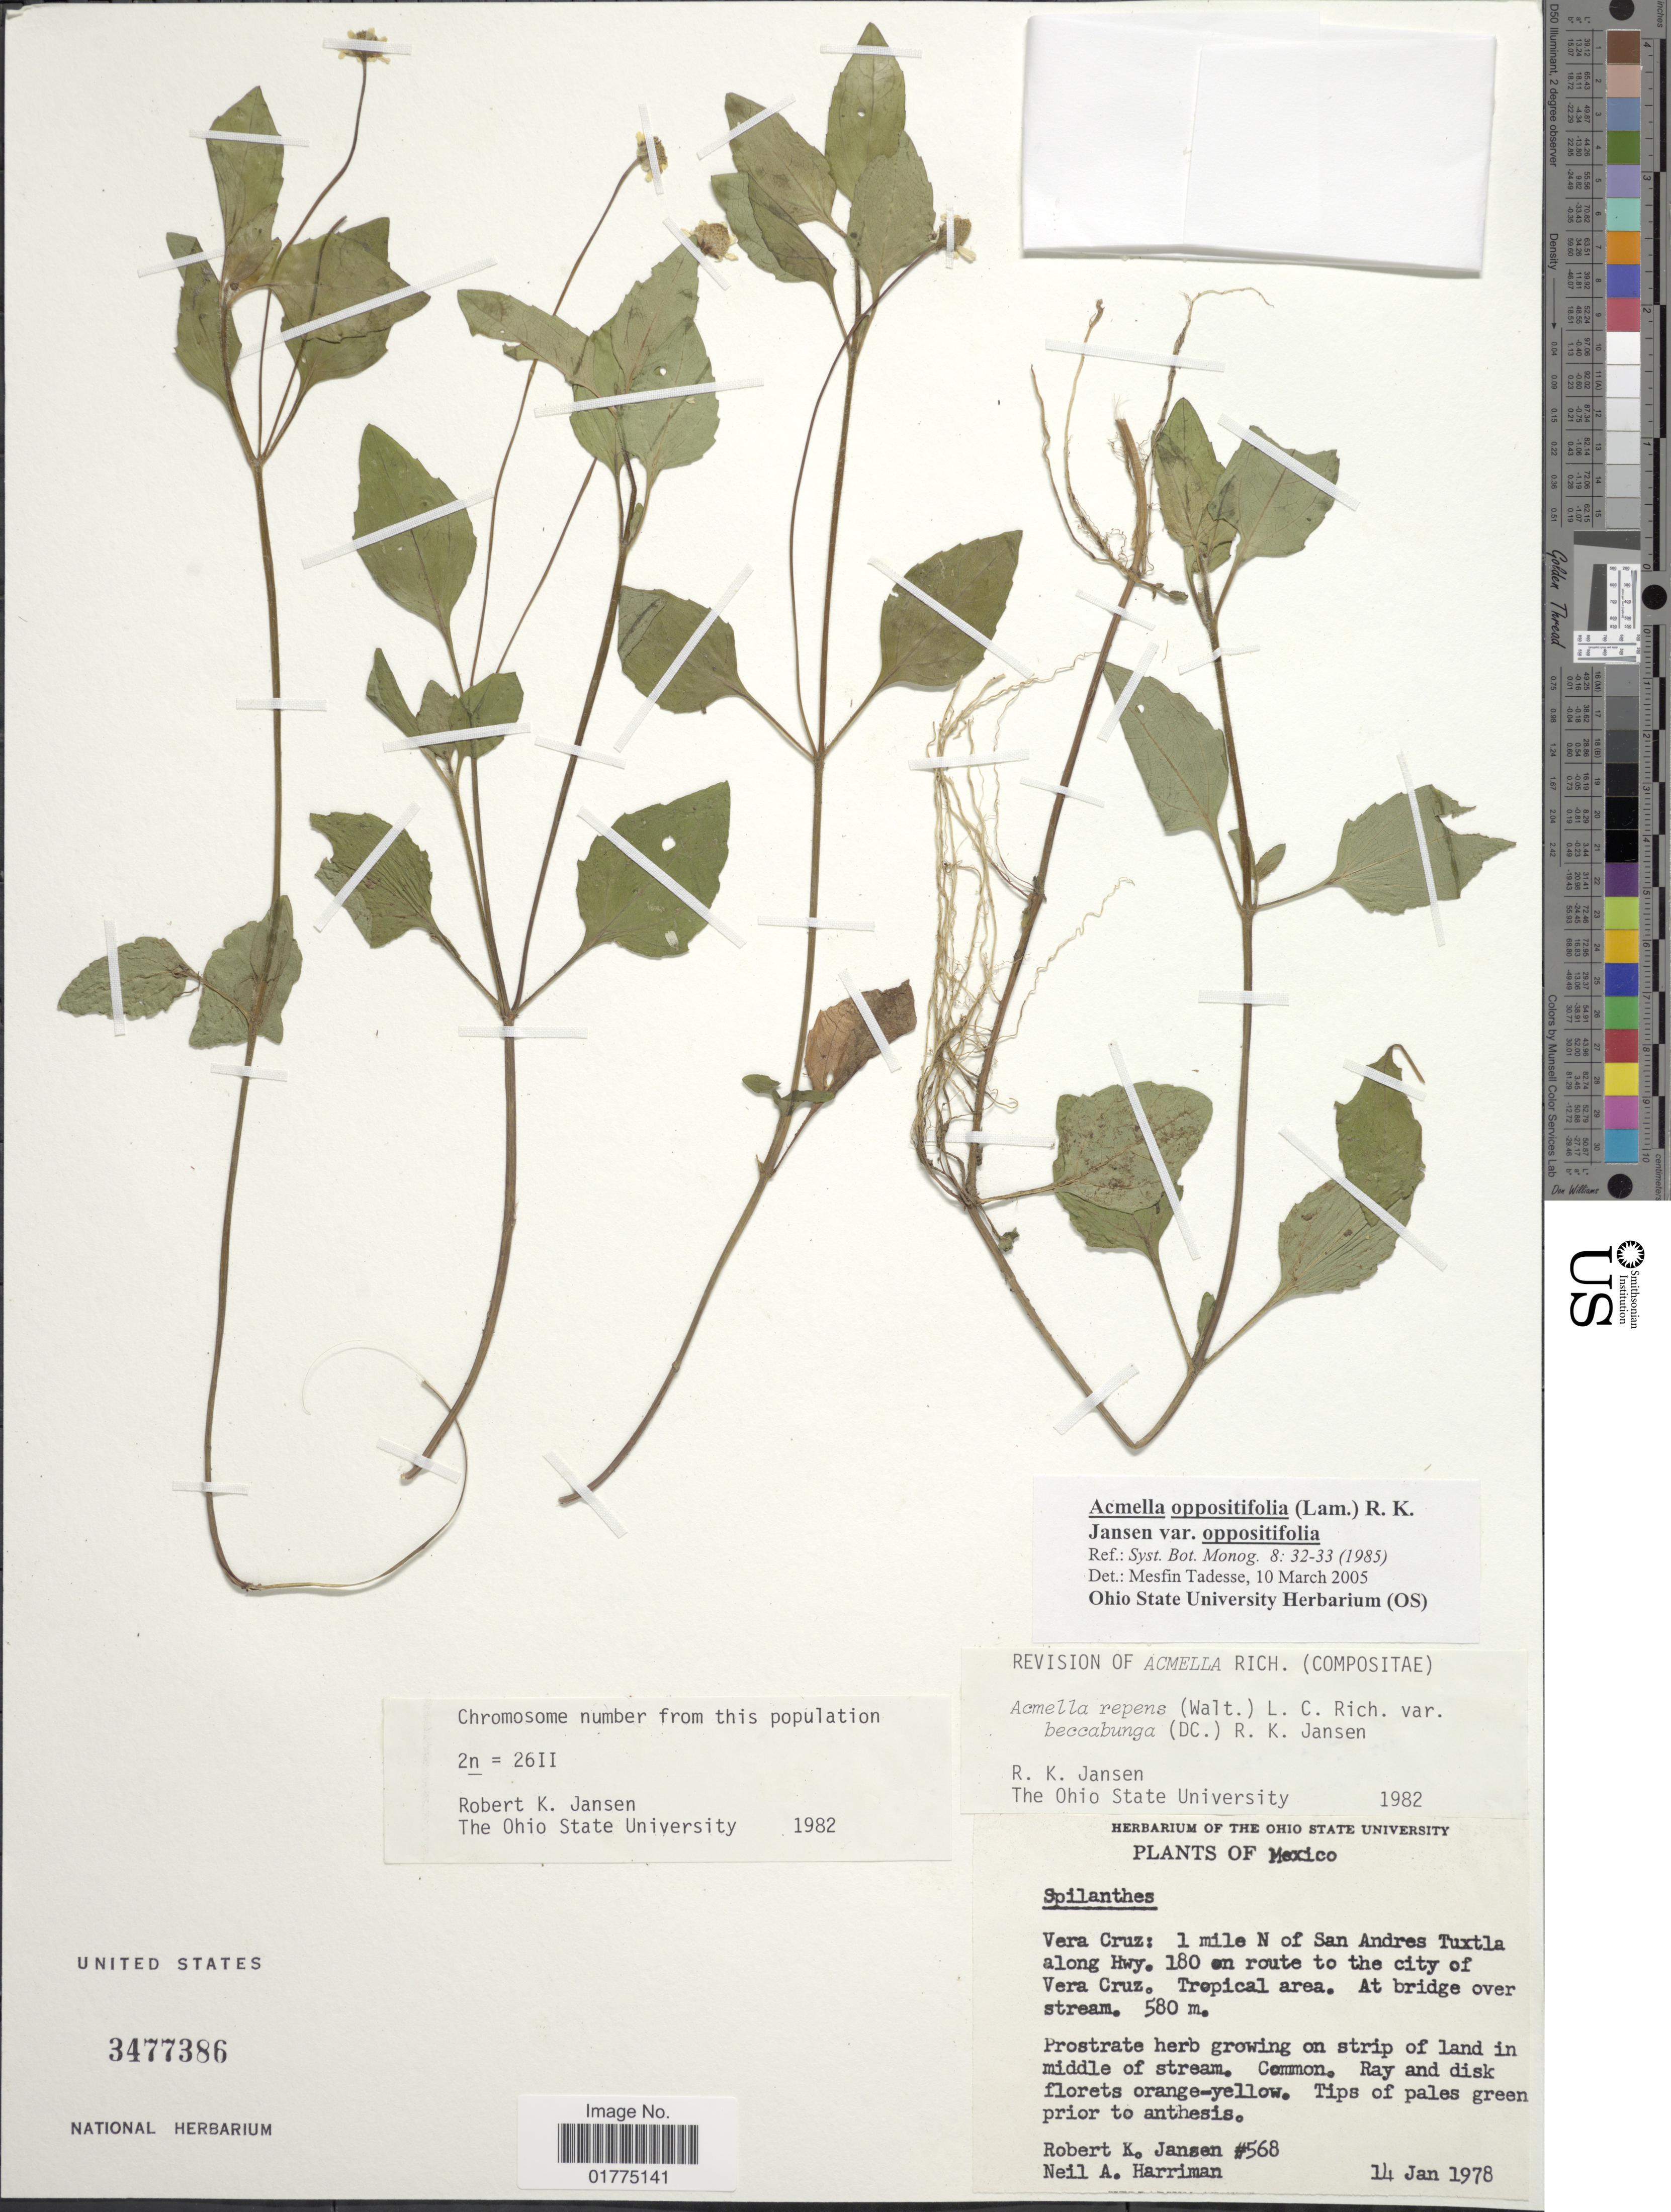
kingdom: Plantae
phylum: Tracheophyta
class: Magnoliopsida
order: Asterales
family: Asteraceae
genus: Heliopsis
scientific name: Heliopsis buphthalmoides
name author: (Jacq.) Dunal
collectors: R. K. Jansen & N. A. Harriman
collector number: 568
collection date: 1978-01-14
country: Mexico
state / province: Veracruz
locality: Vera Cruz: 1 mile N of San Andres Tuxtla along Hwy. 180 en route to the city of Vera Cruz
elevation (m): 580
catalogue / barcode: US 3477386